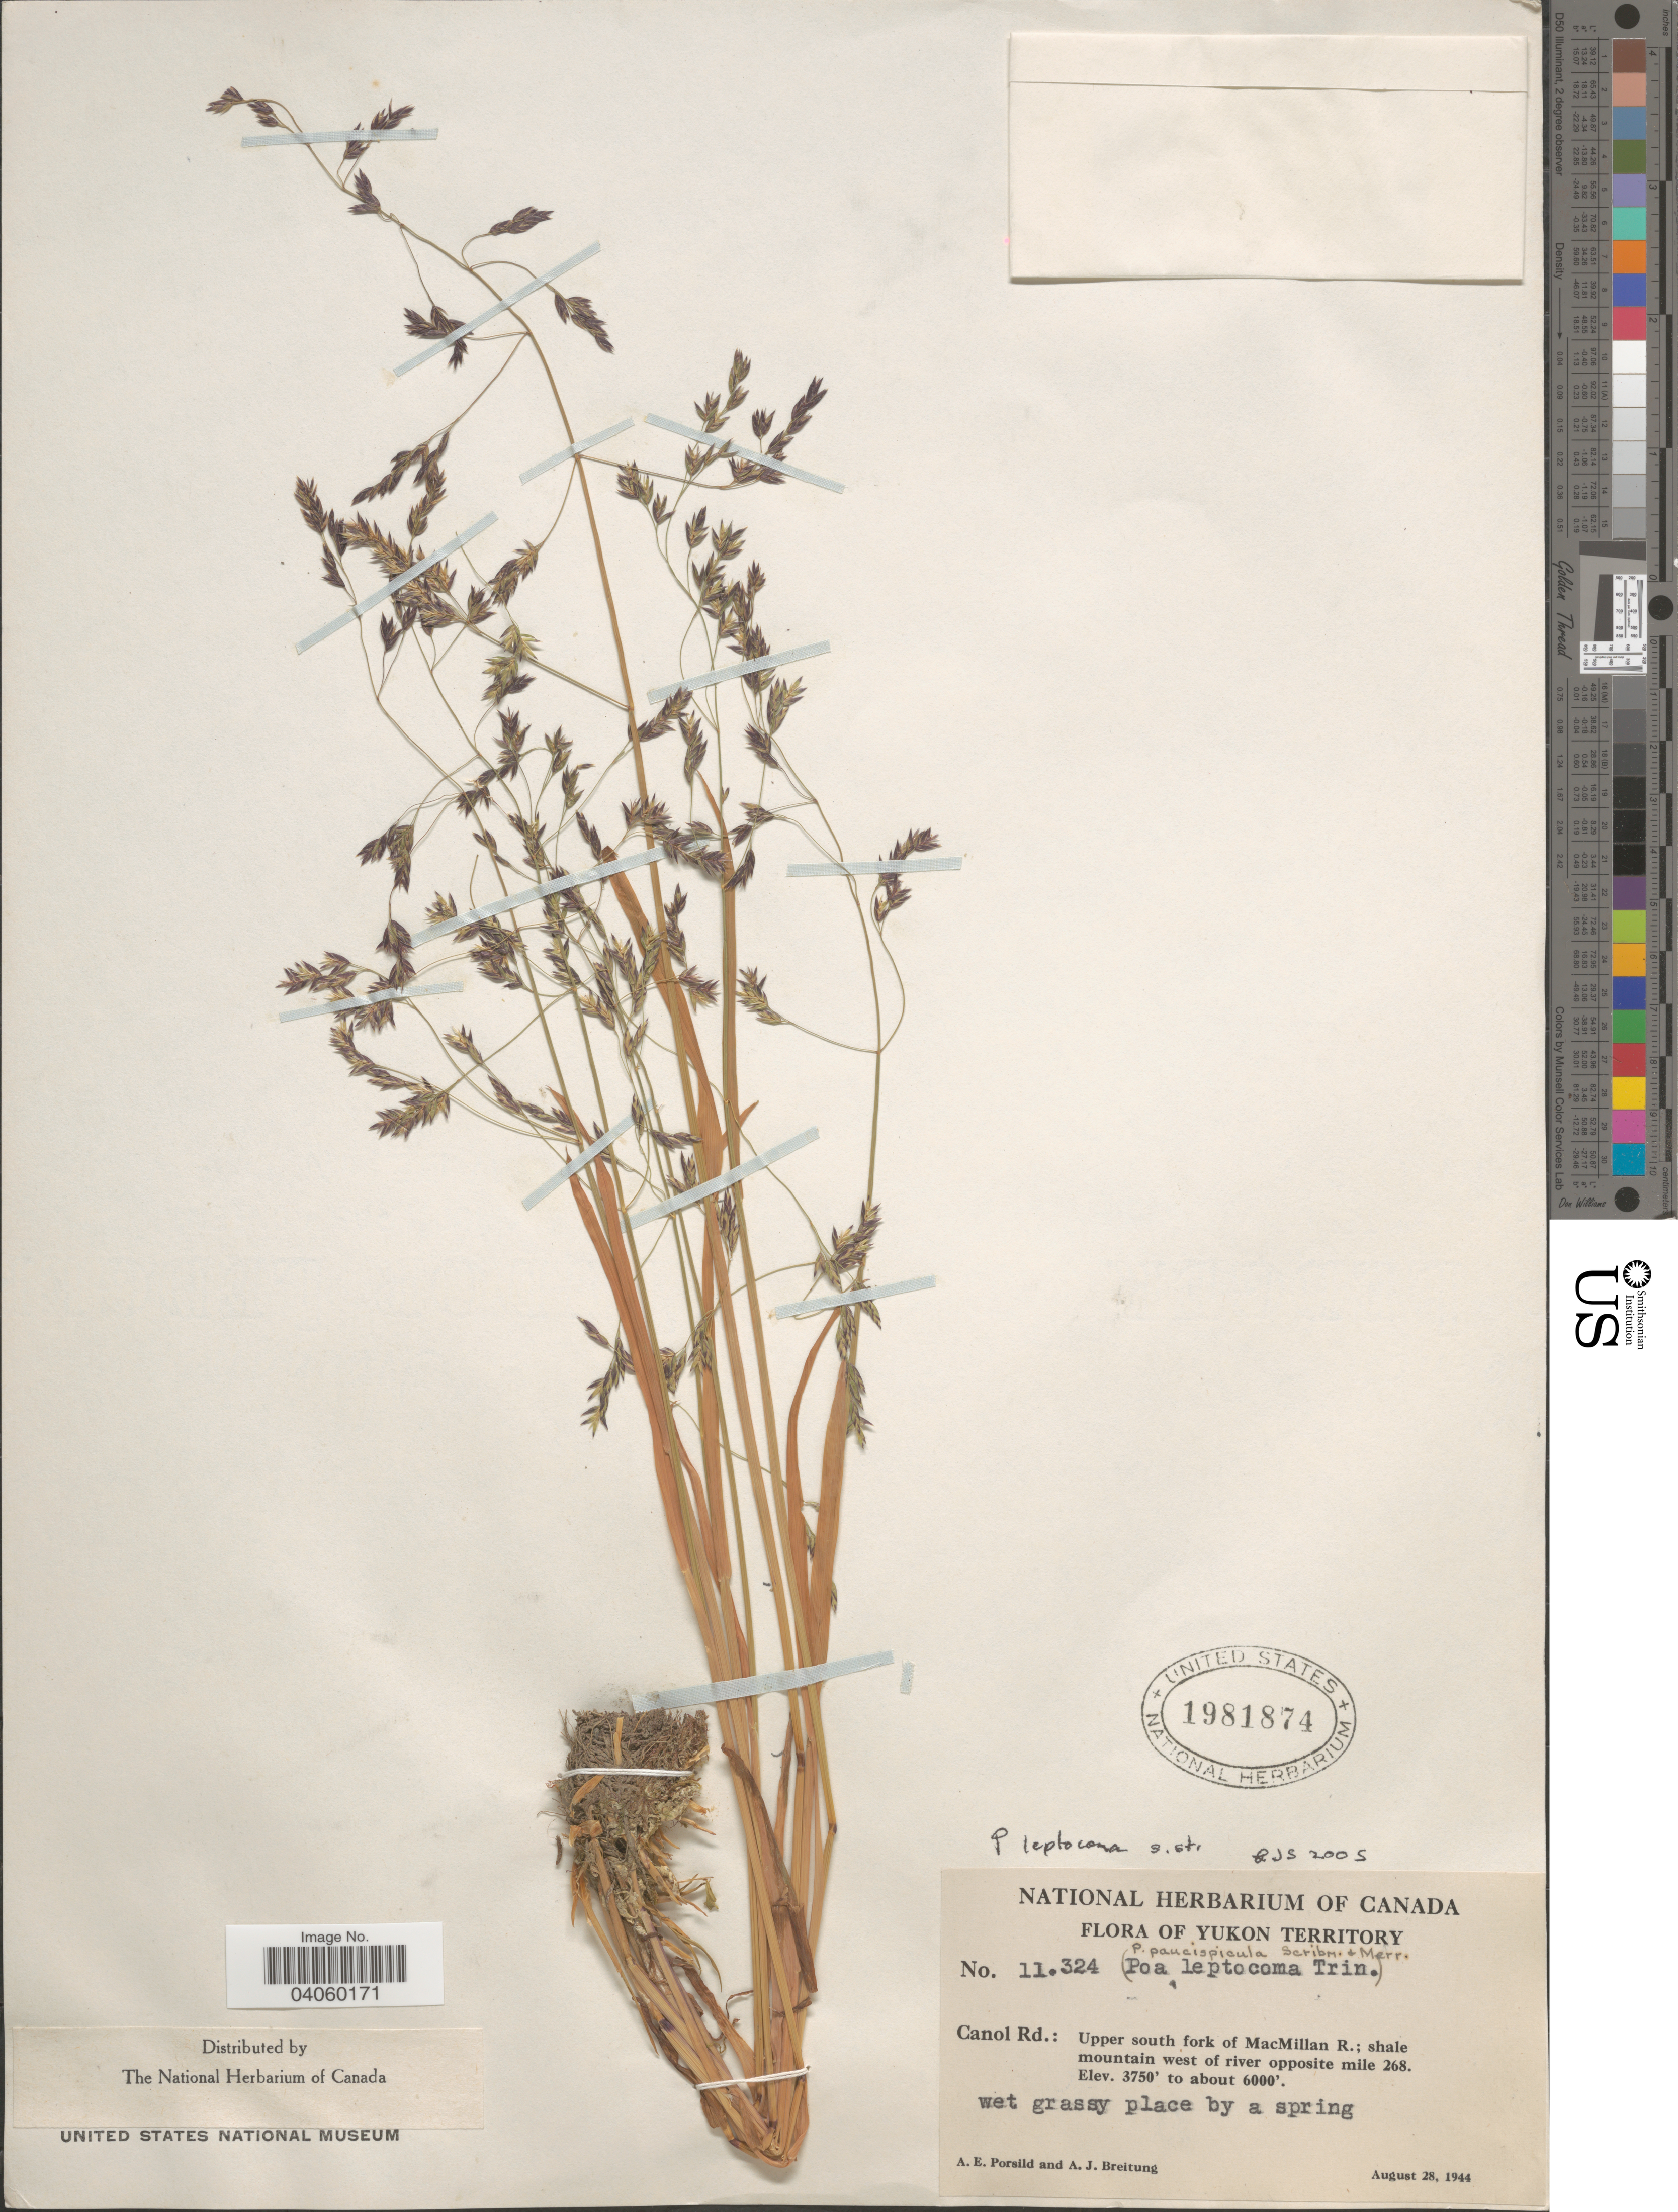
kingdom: Plantae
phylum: Tracheophyta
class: Liliopsida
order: Poales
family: Poaceae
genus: Poa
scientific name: Poa leptocoma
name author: Trin.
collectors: A. E. Porsild & A. Breitung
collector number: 11324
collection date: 1944-08-28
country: Canada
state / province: Yukon Territory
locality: Canol Rd.: Upper south fork of MacMillan R.; shale mountain west of river opposite mile 268.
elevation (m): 1143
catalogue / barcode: US 1981874